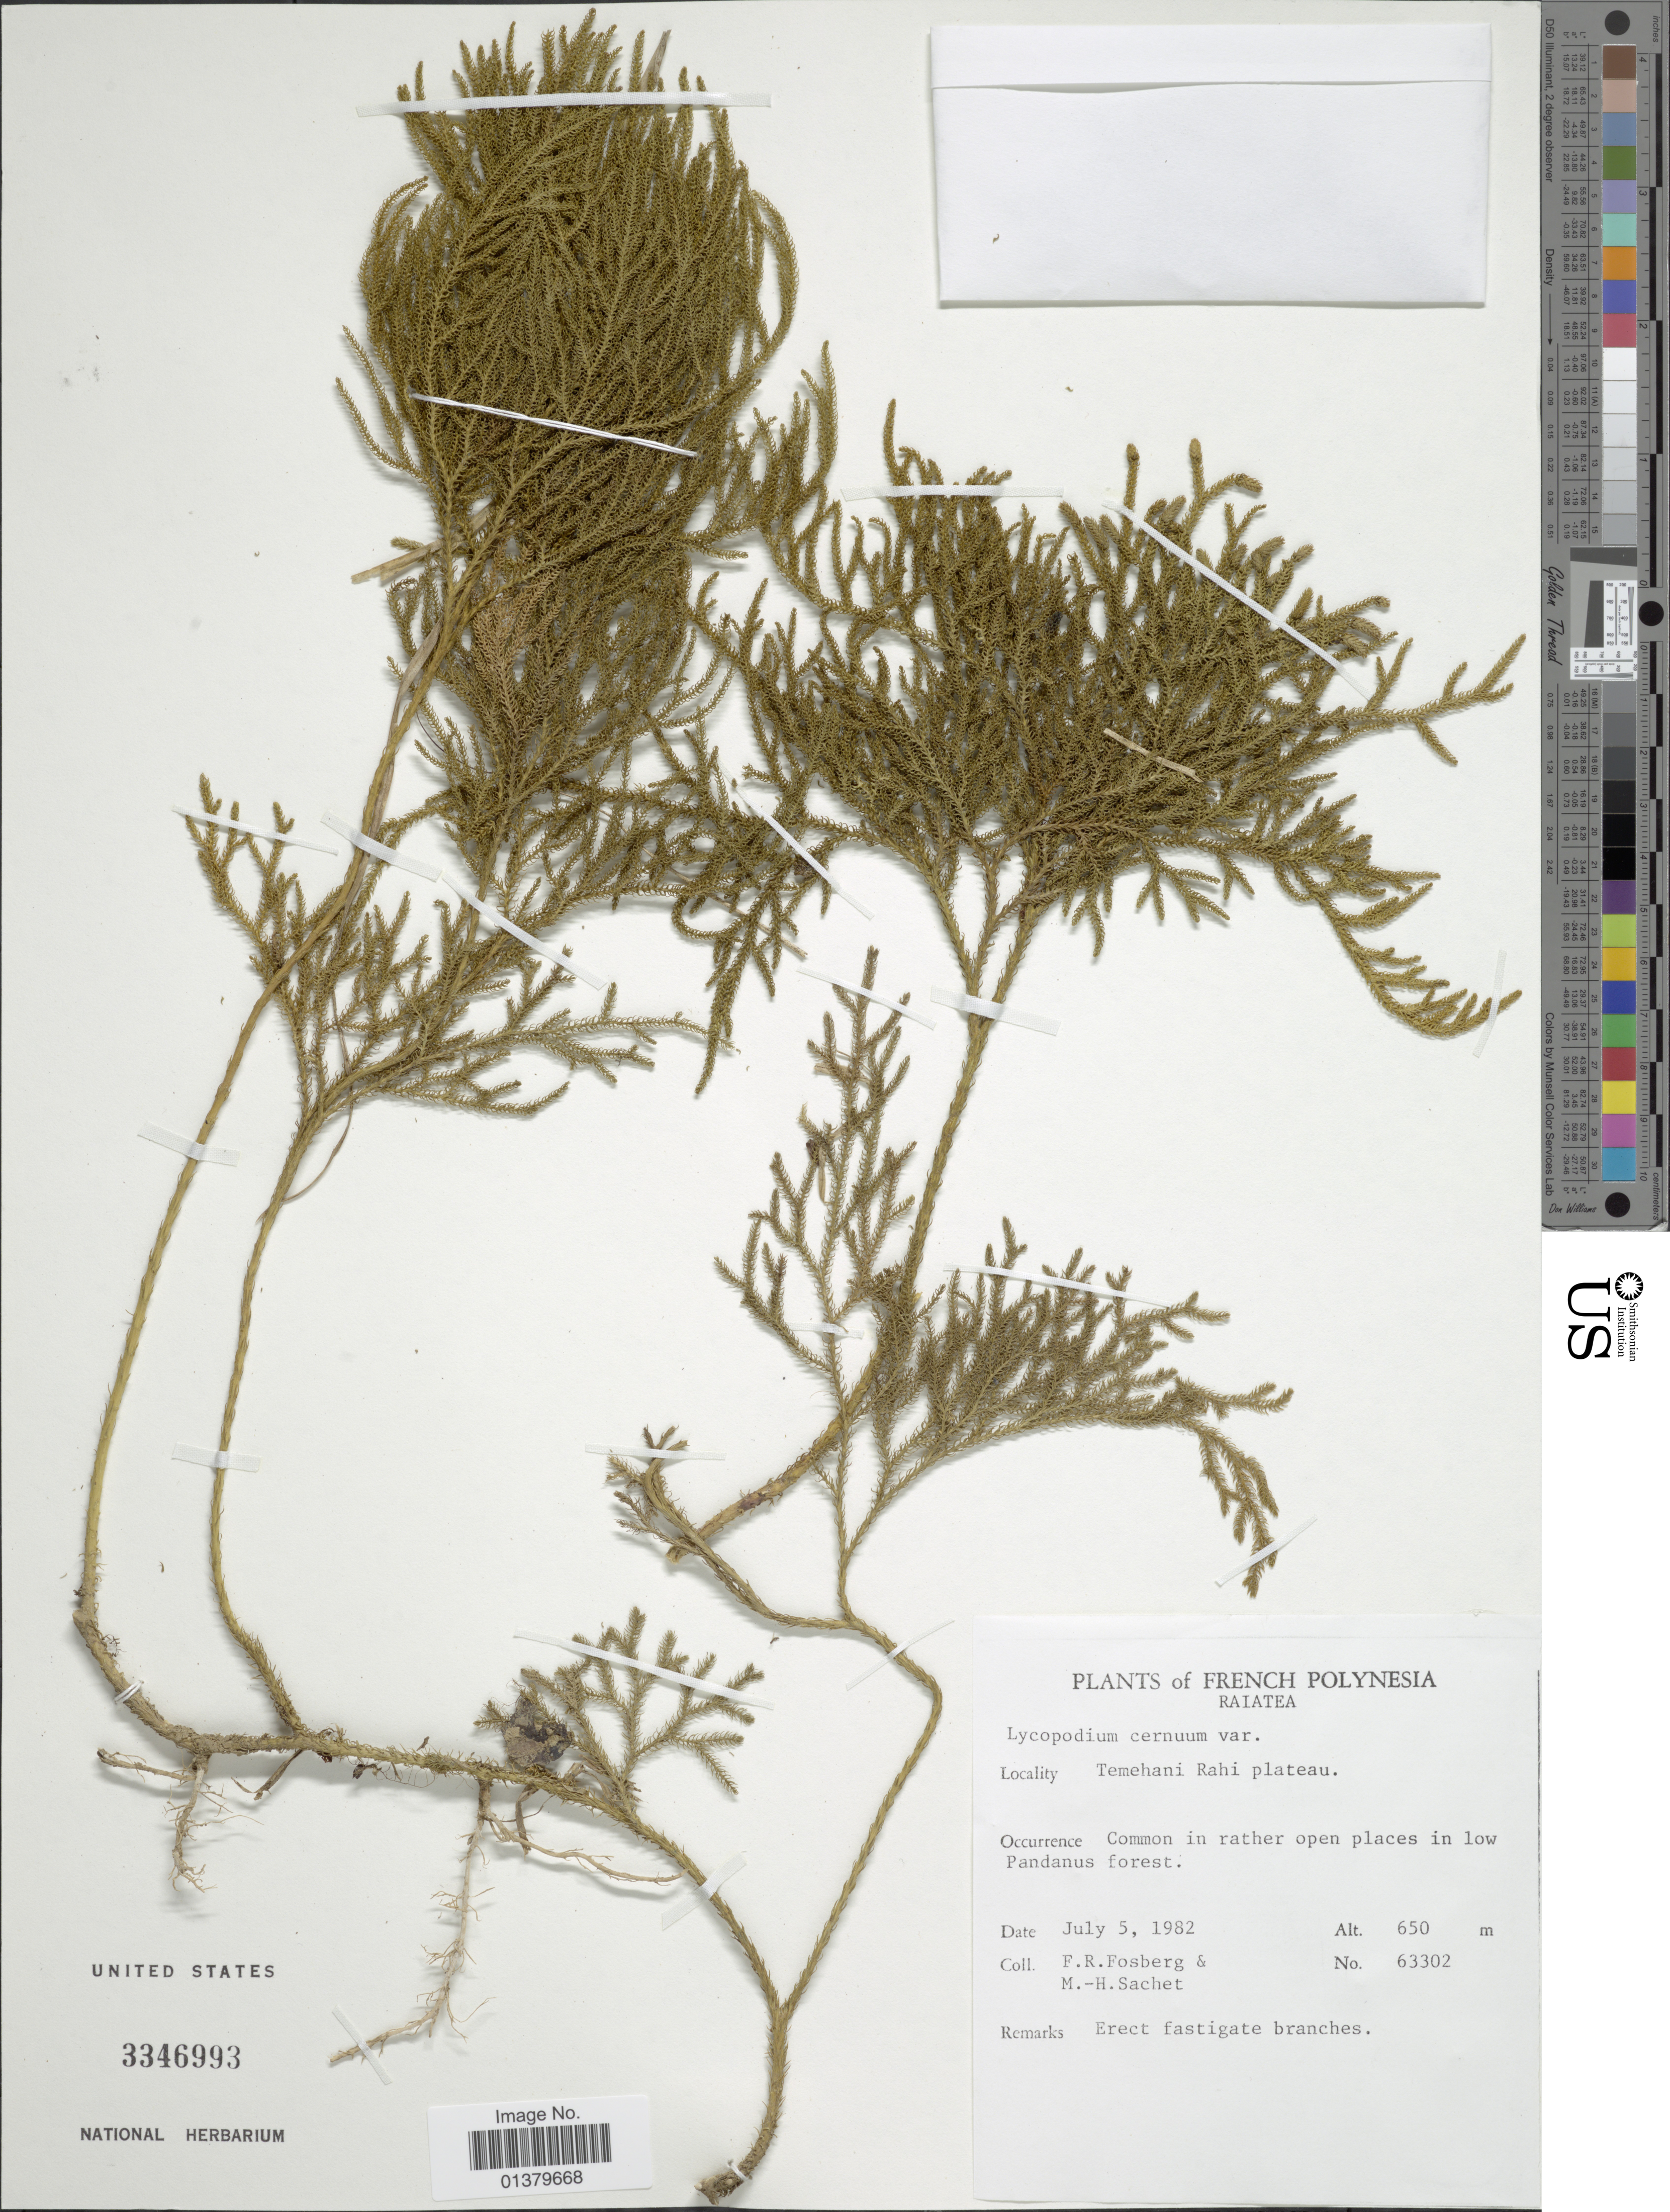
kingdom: Plantae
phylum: Tracheophyta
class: Lycopodiopsida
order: Lycopodiales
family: Lycopodiaceae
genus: Palhinhaea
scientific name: Palhinhaea cernua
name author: (L.) Vasc. & Franco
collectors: F. R. Fosberg & M.-H. Sachet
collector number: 63302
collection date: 1982-07-05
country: French Polynesia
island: Raiatea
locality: Raiatea, Temehani Rahi plateau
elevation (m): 650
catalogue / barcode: US 3346993